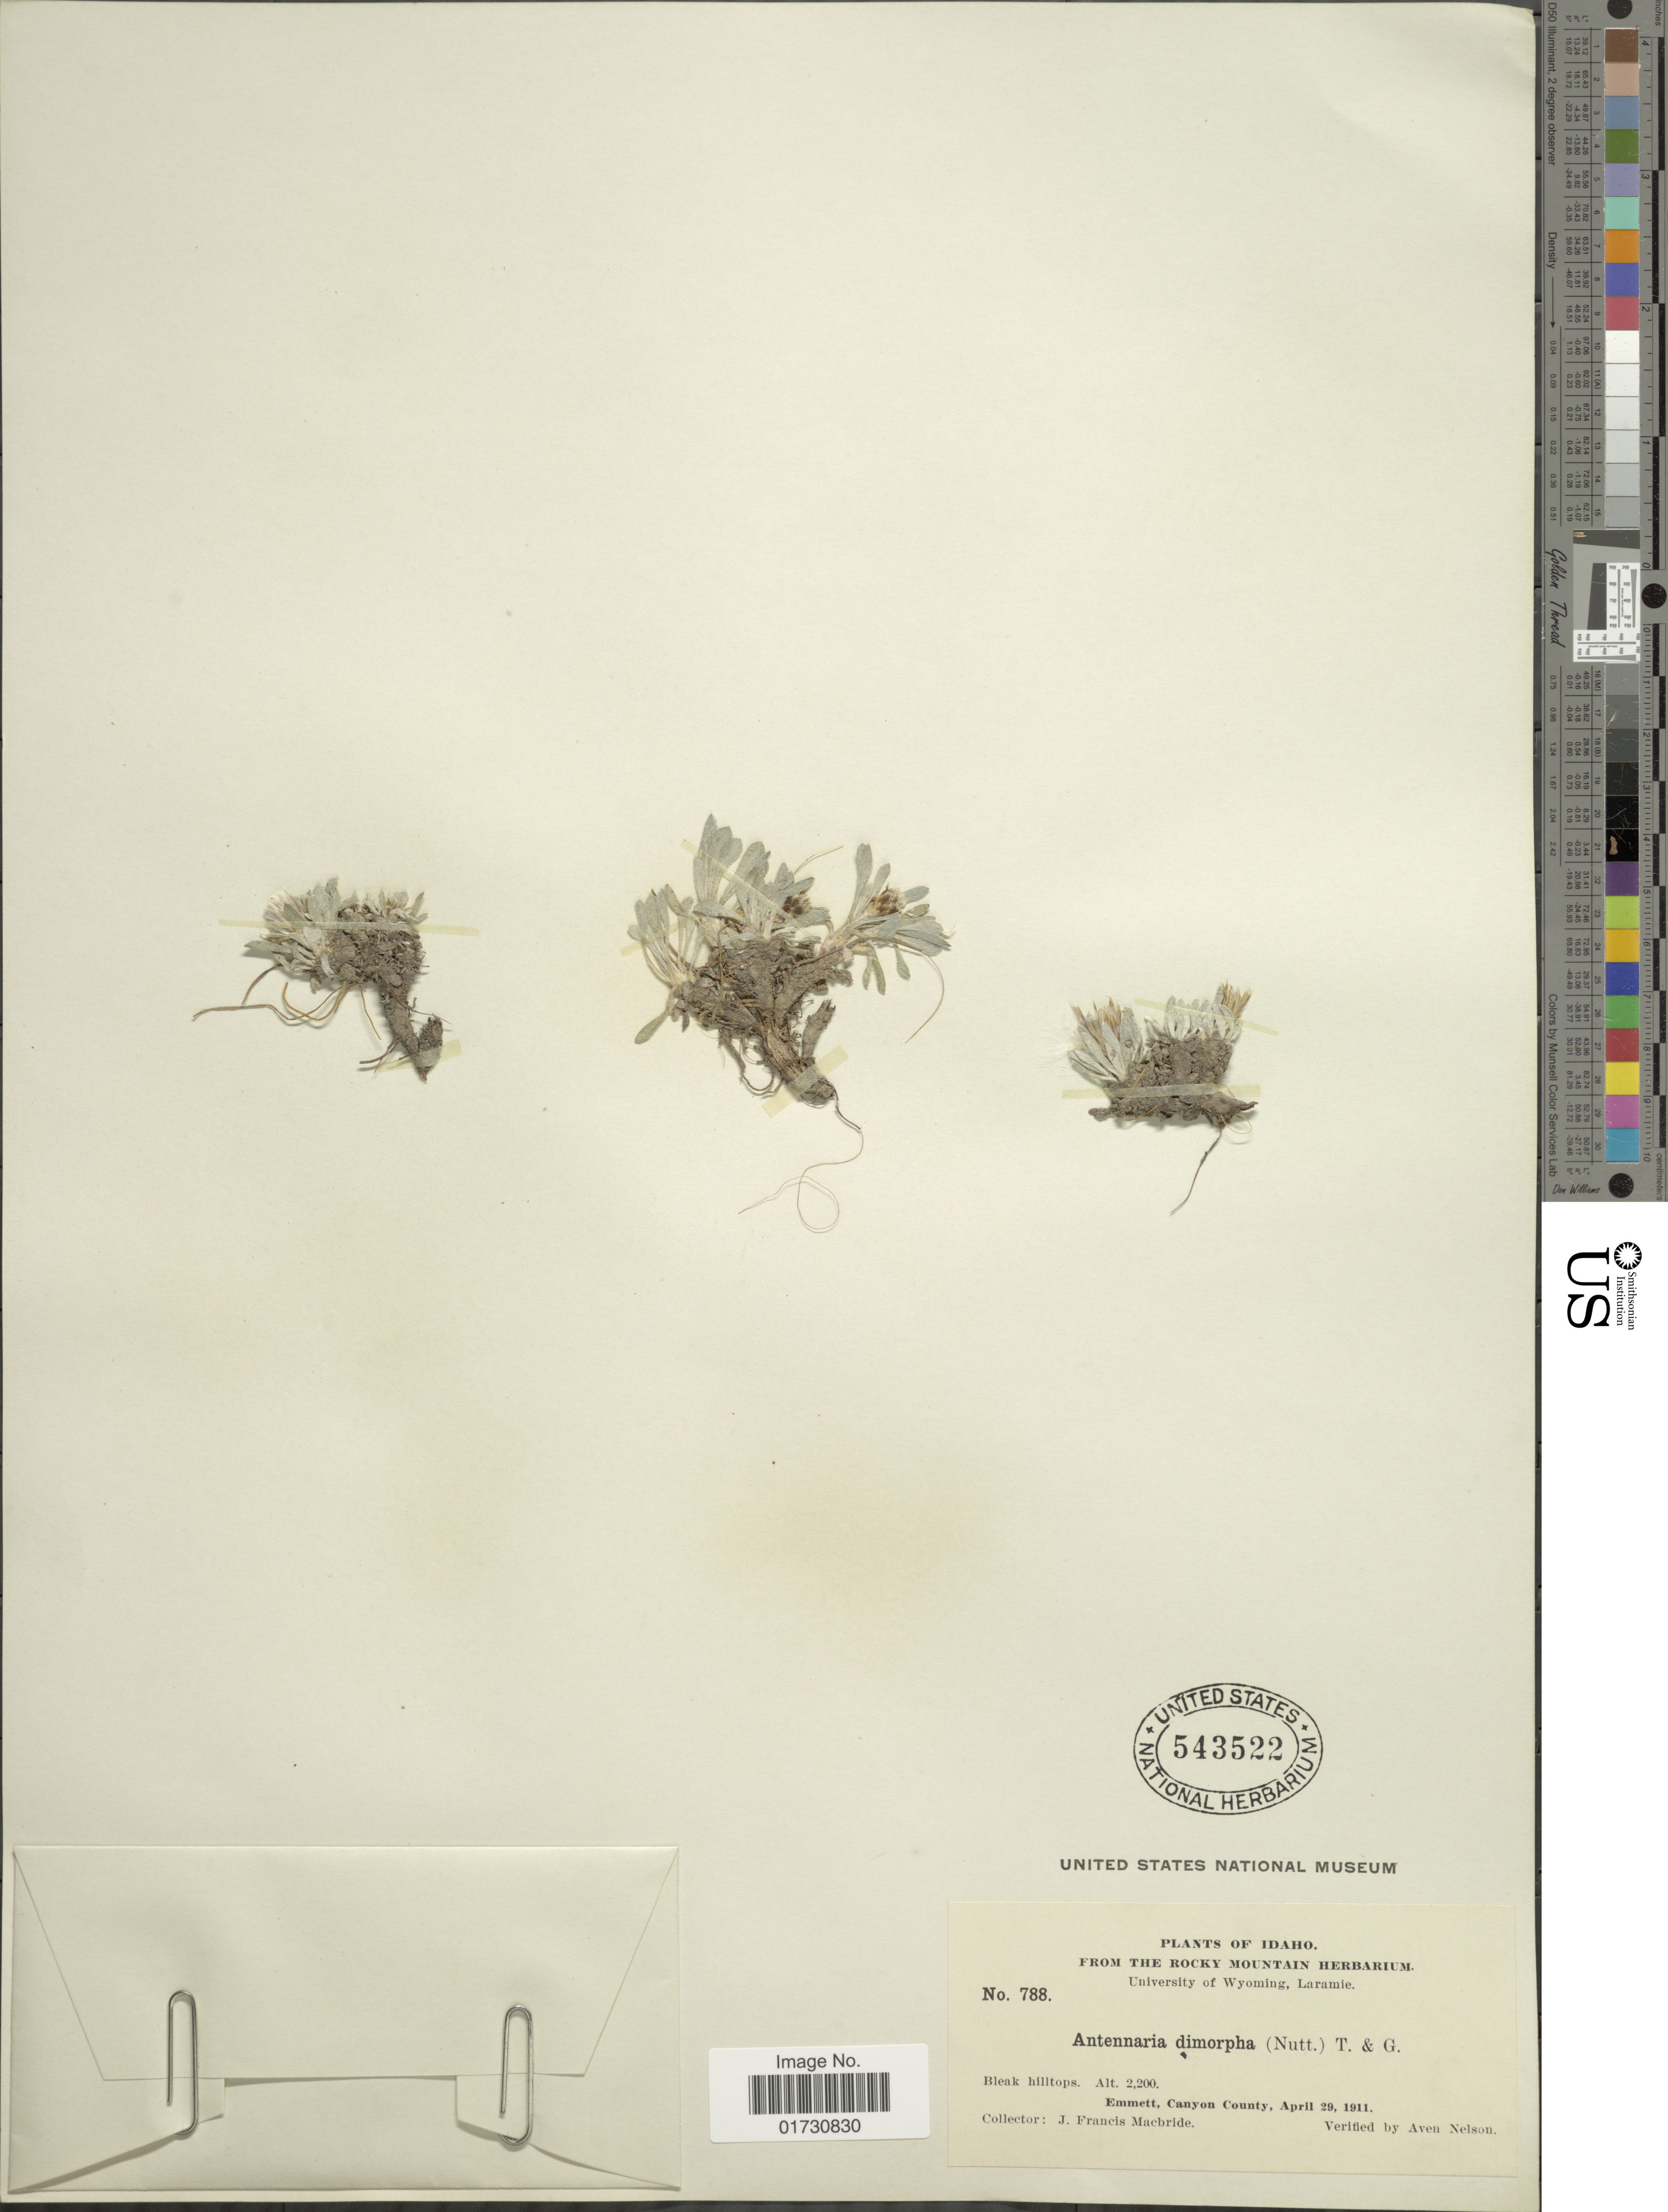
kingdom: Plantae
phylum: Tracheophyta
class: Magnoliopsida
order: Asterales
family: Asteraceae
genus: Antennaria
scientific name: Antennaria dimorpha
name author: (Nutt.) Torr. & A. Gray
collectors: J. F. Macbride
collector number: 788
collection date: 1911-04-29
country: United States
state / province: Idaho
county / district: Canyon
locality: Bleak hilltops, Emmett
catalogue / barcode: US 543522